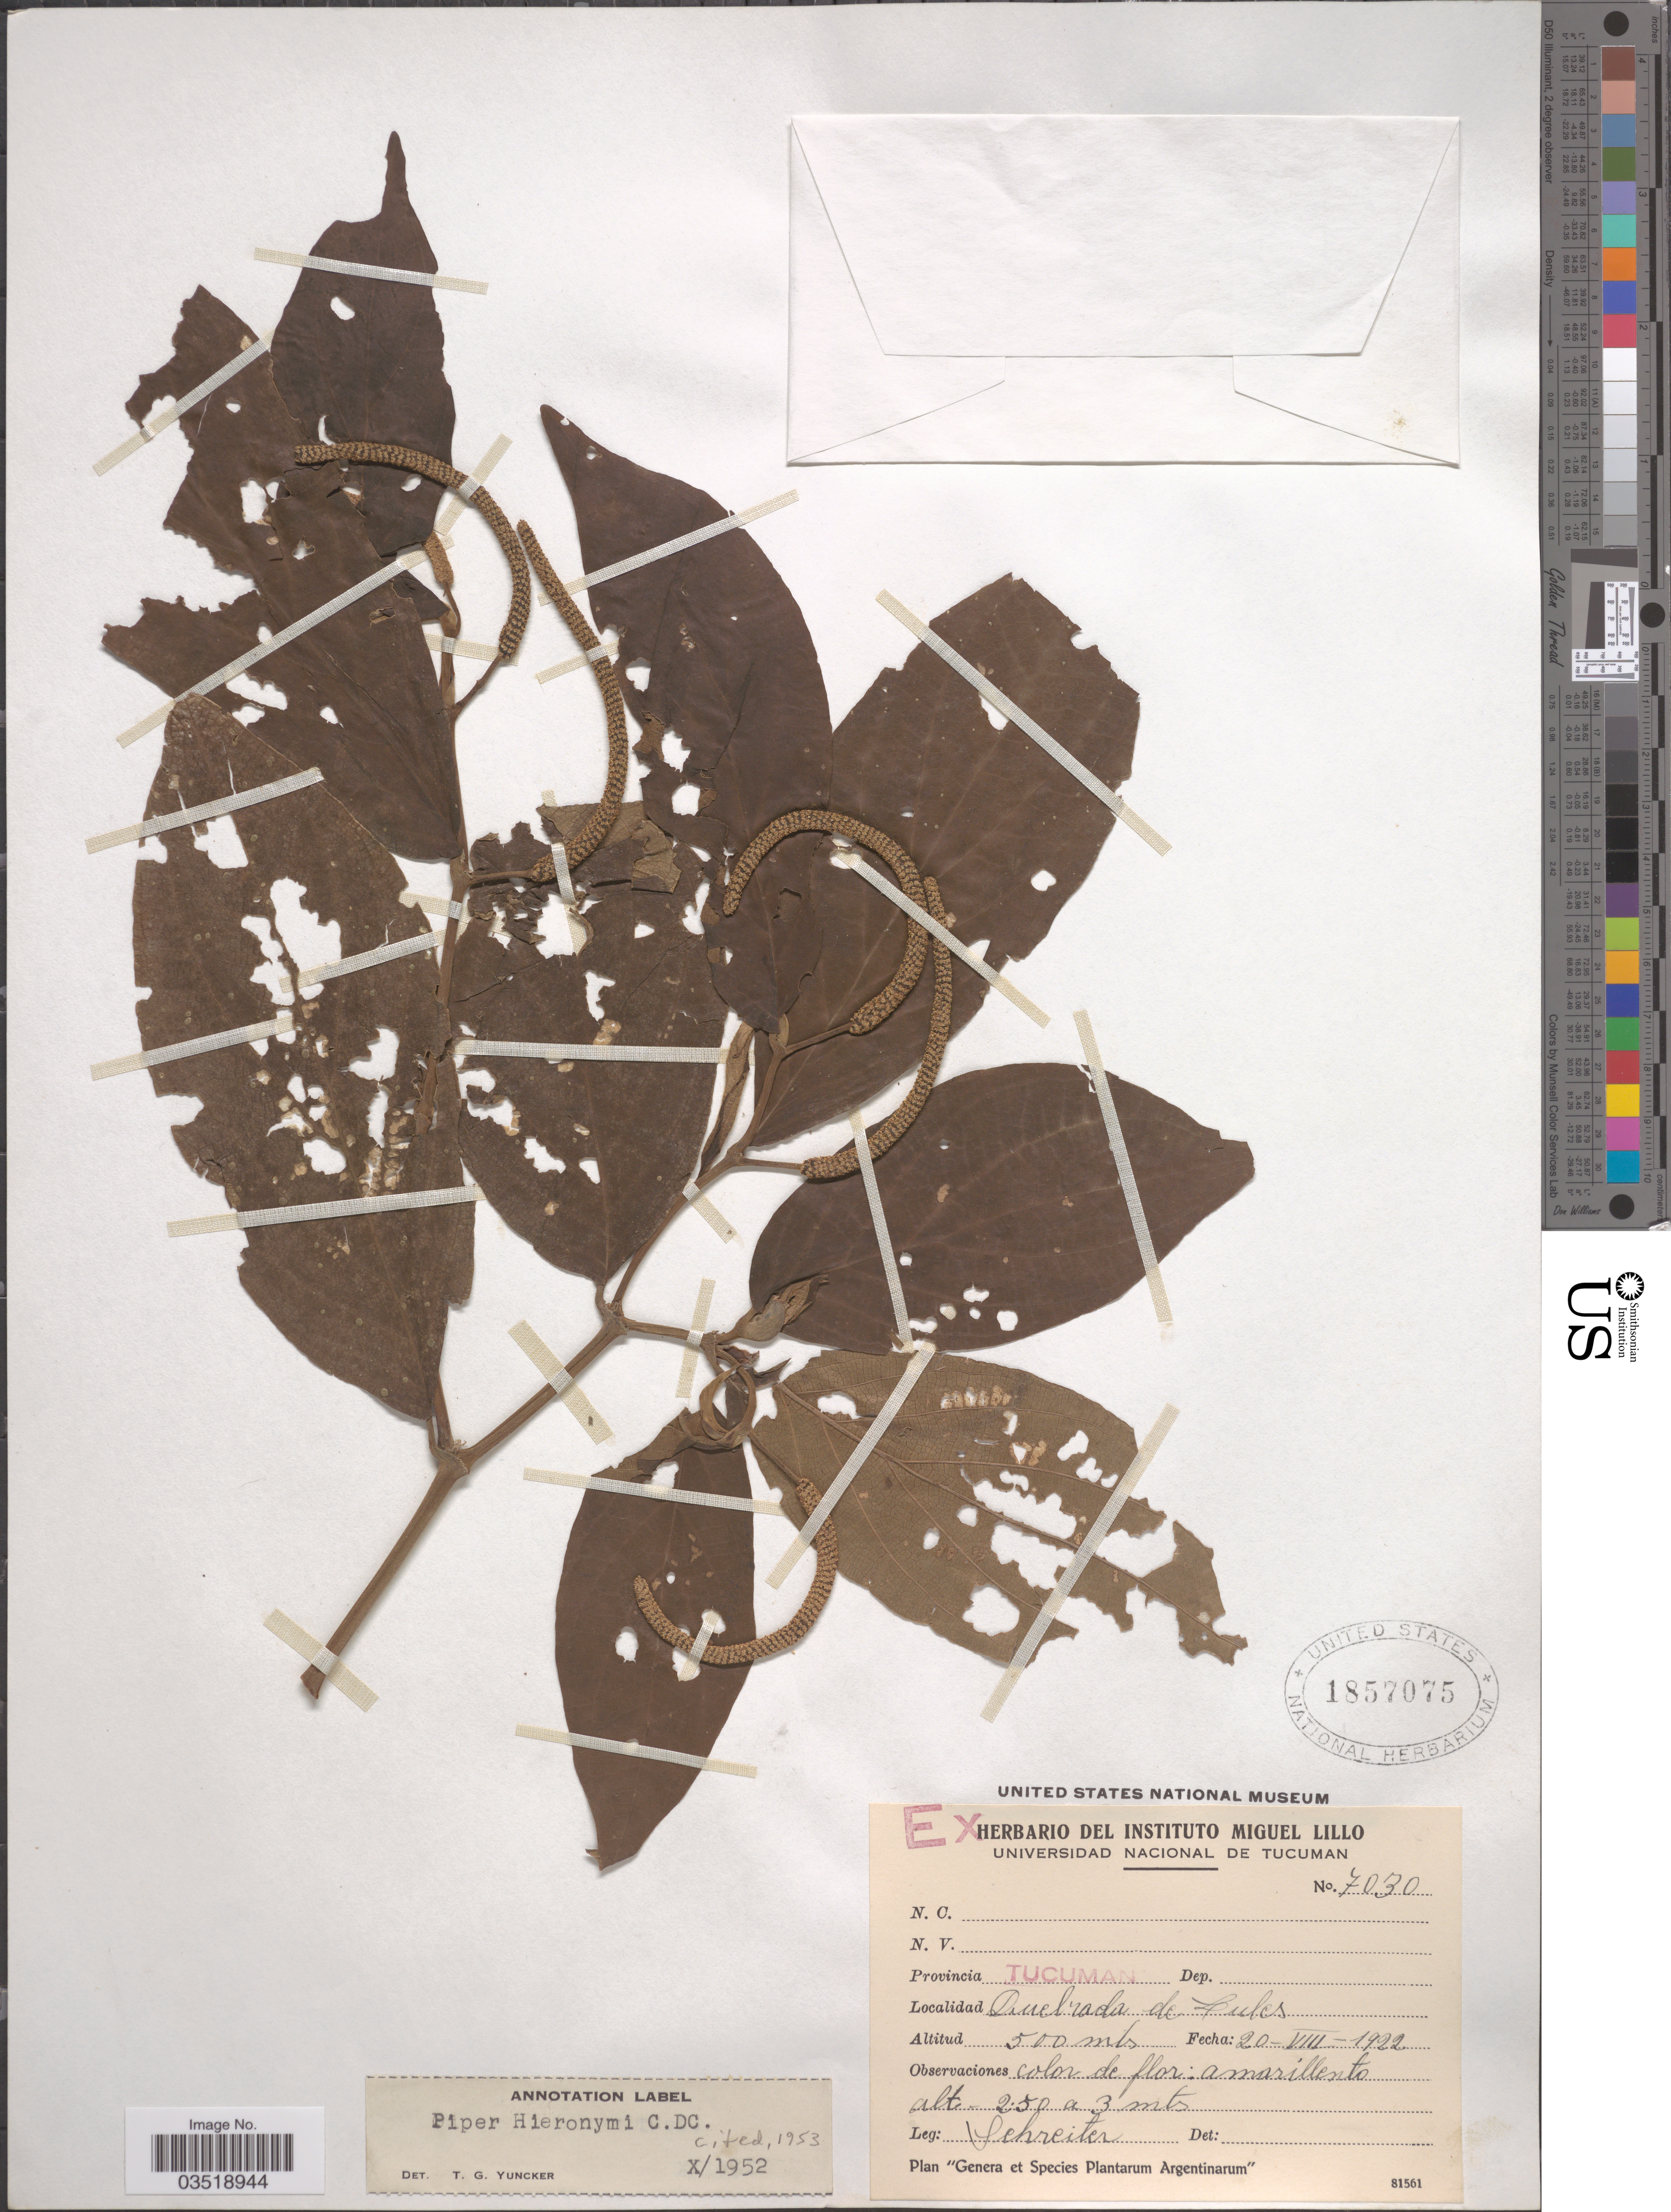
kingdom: Plantae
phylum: Tracheophyta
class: Magnoliopsida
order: Piperales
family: Piperaceae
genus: Piper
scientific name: Piper hieronymi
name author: C. DC.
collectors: -. Schreiter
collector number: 7030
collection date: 1922-08-20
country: Argentina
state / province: Tucuman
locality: Quebrada de Zules.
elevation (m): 500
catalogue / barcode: US 1857075